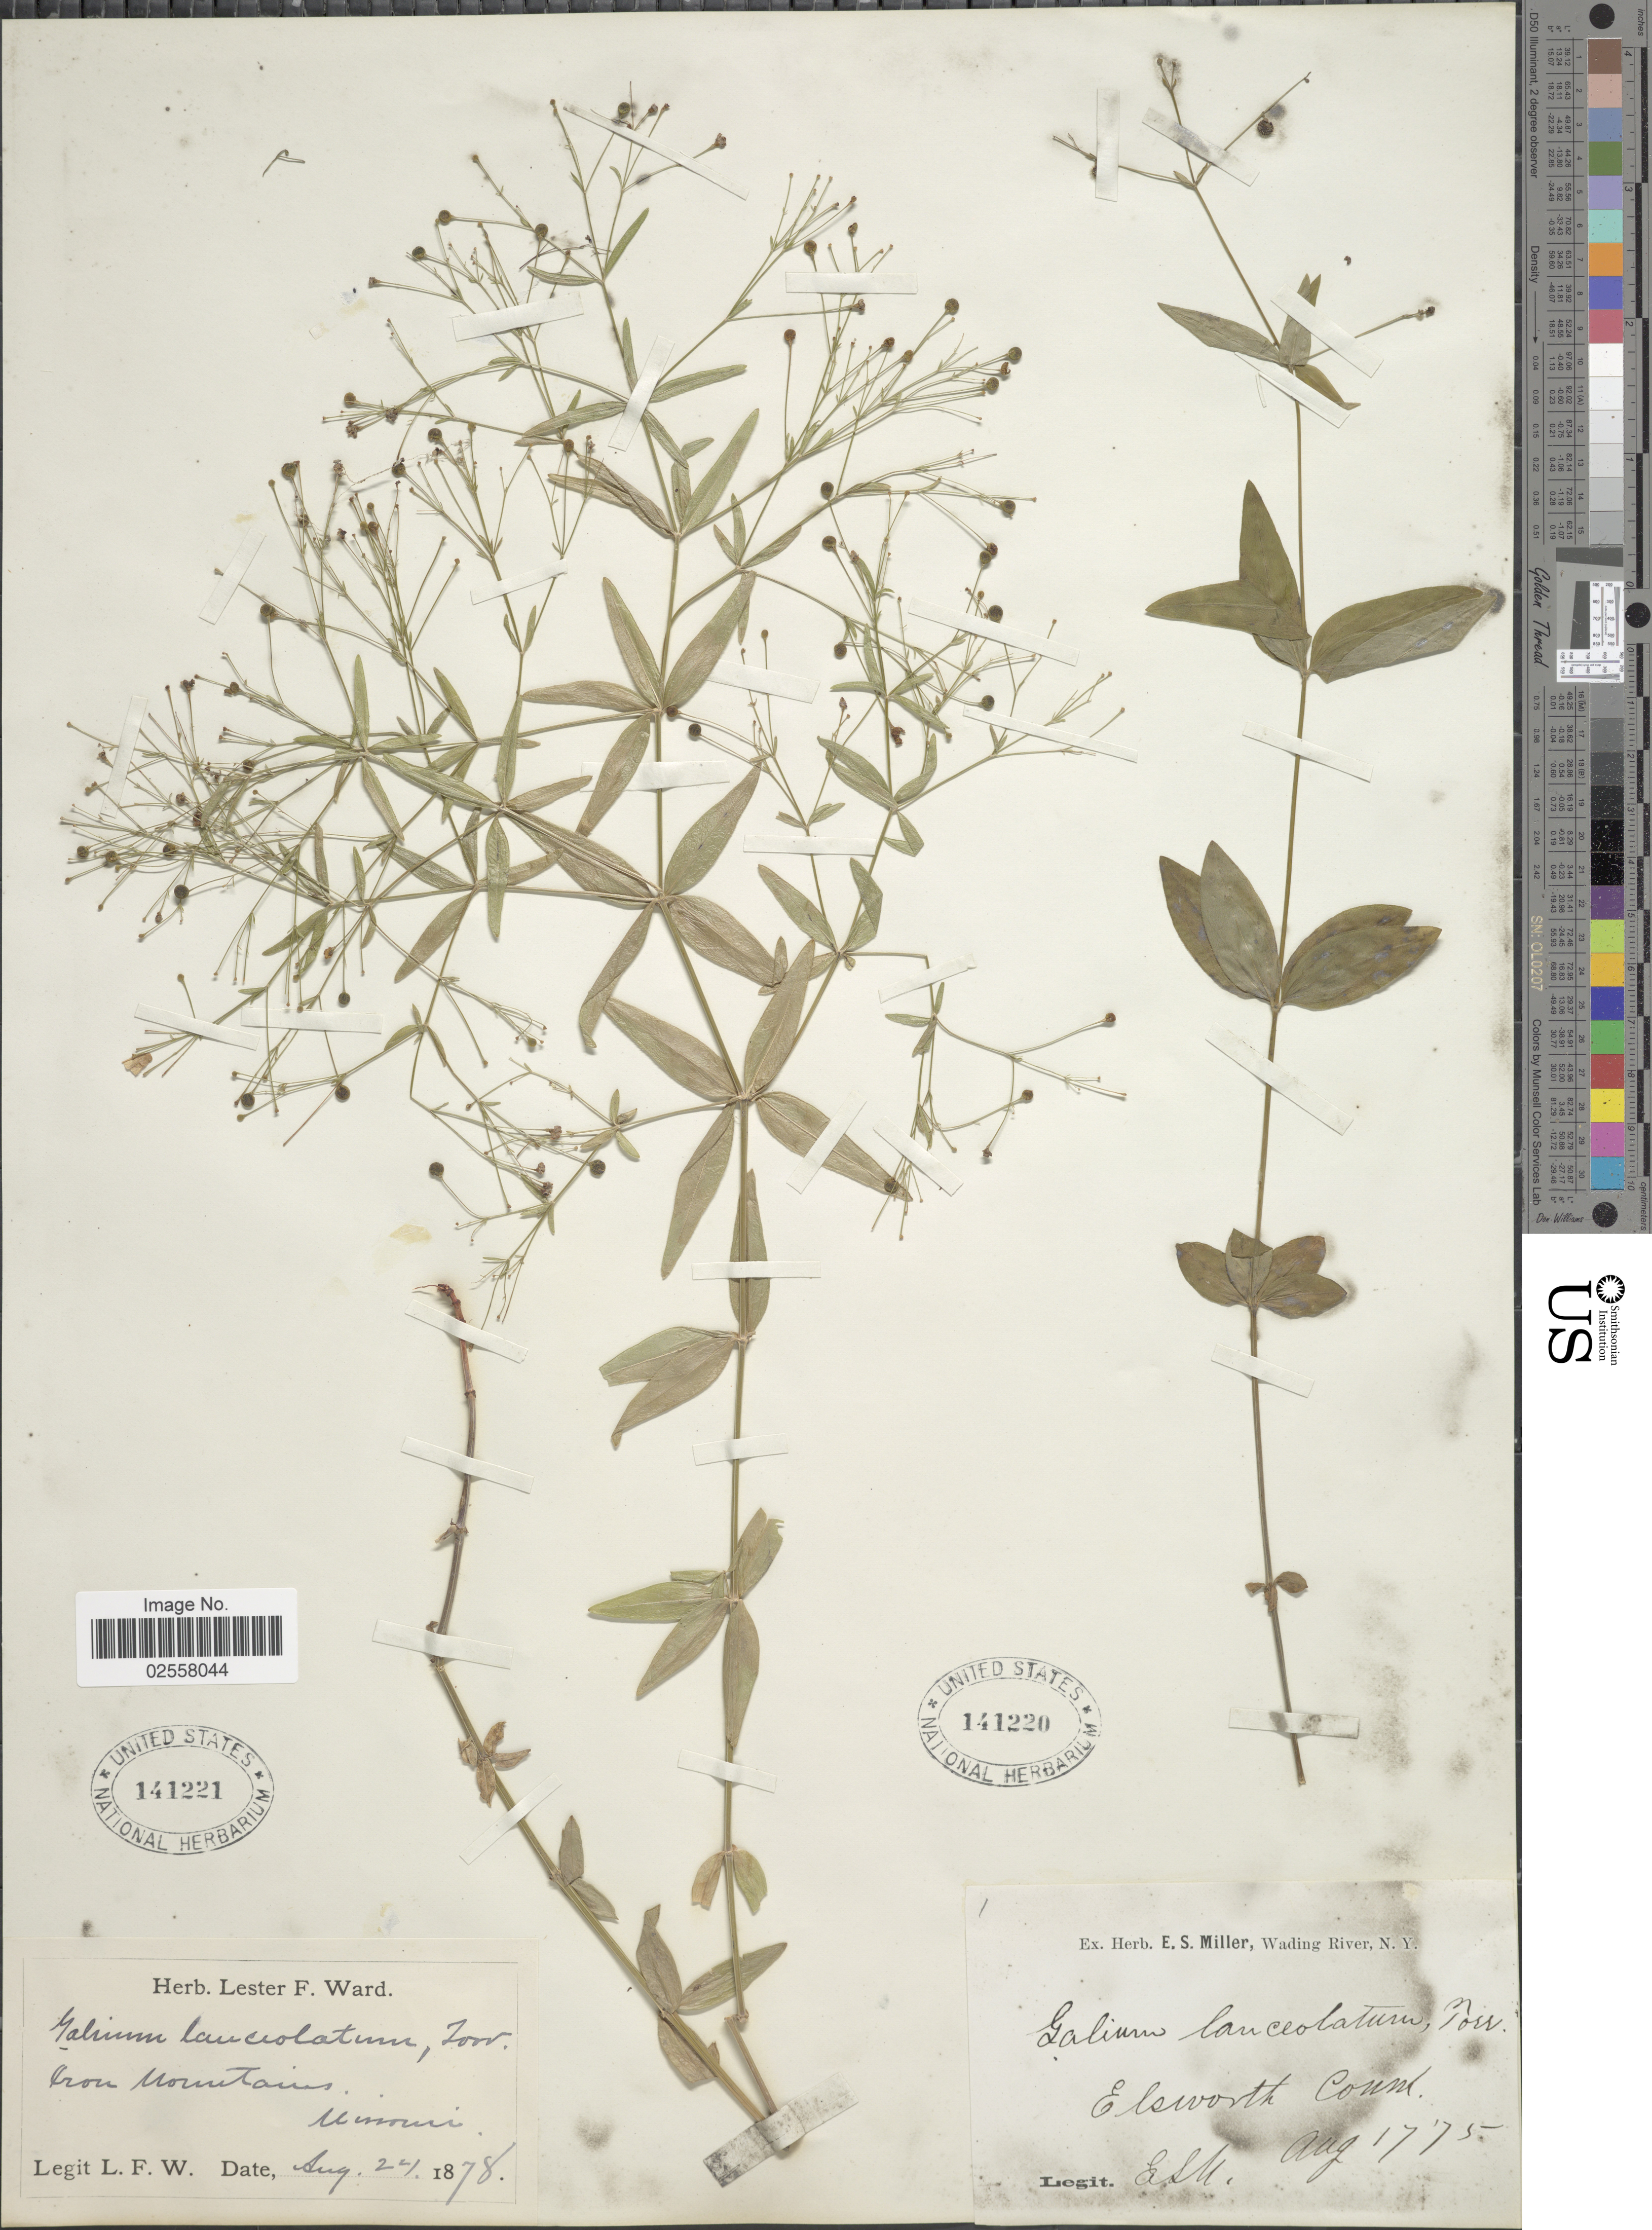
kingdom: Plantae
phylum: Tracheophyta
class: Magnoliopsida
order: Gentianales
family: Rubiaceae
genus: Galium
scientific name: Galium latifolium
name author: Michx.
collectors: L. F. Ward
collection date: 1878-08-24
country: United States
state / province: Missouri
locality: Iron Mountains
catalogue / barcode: US 141221